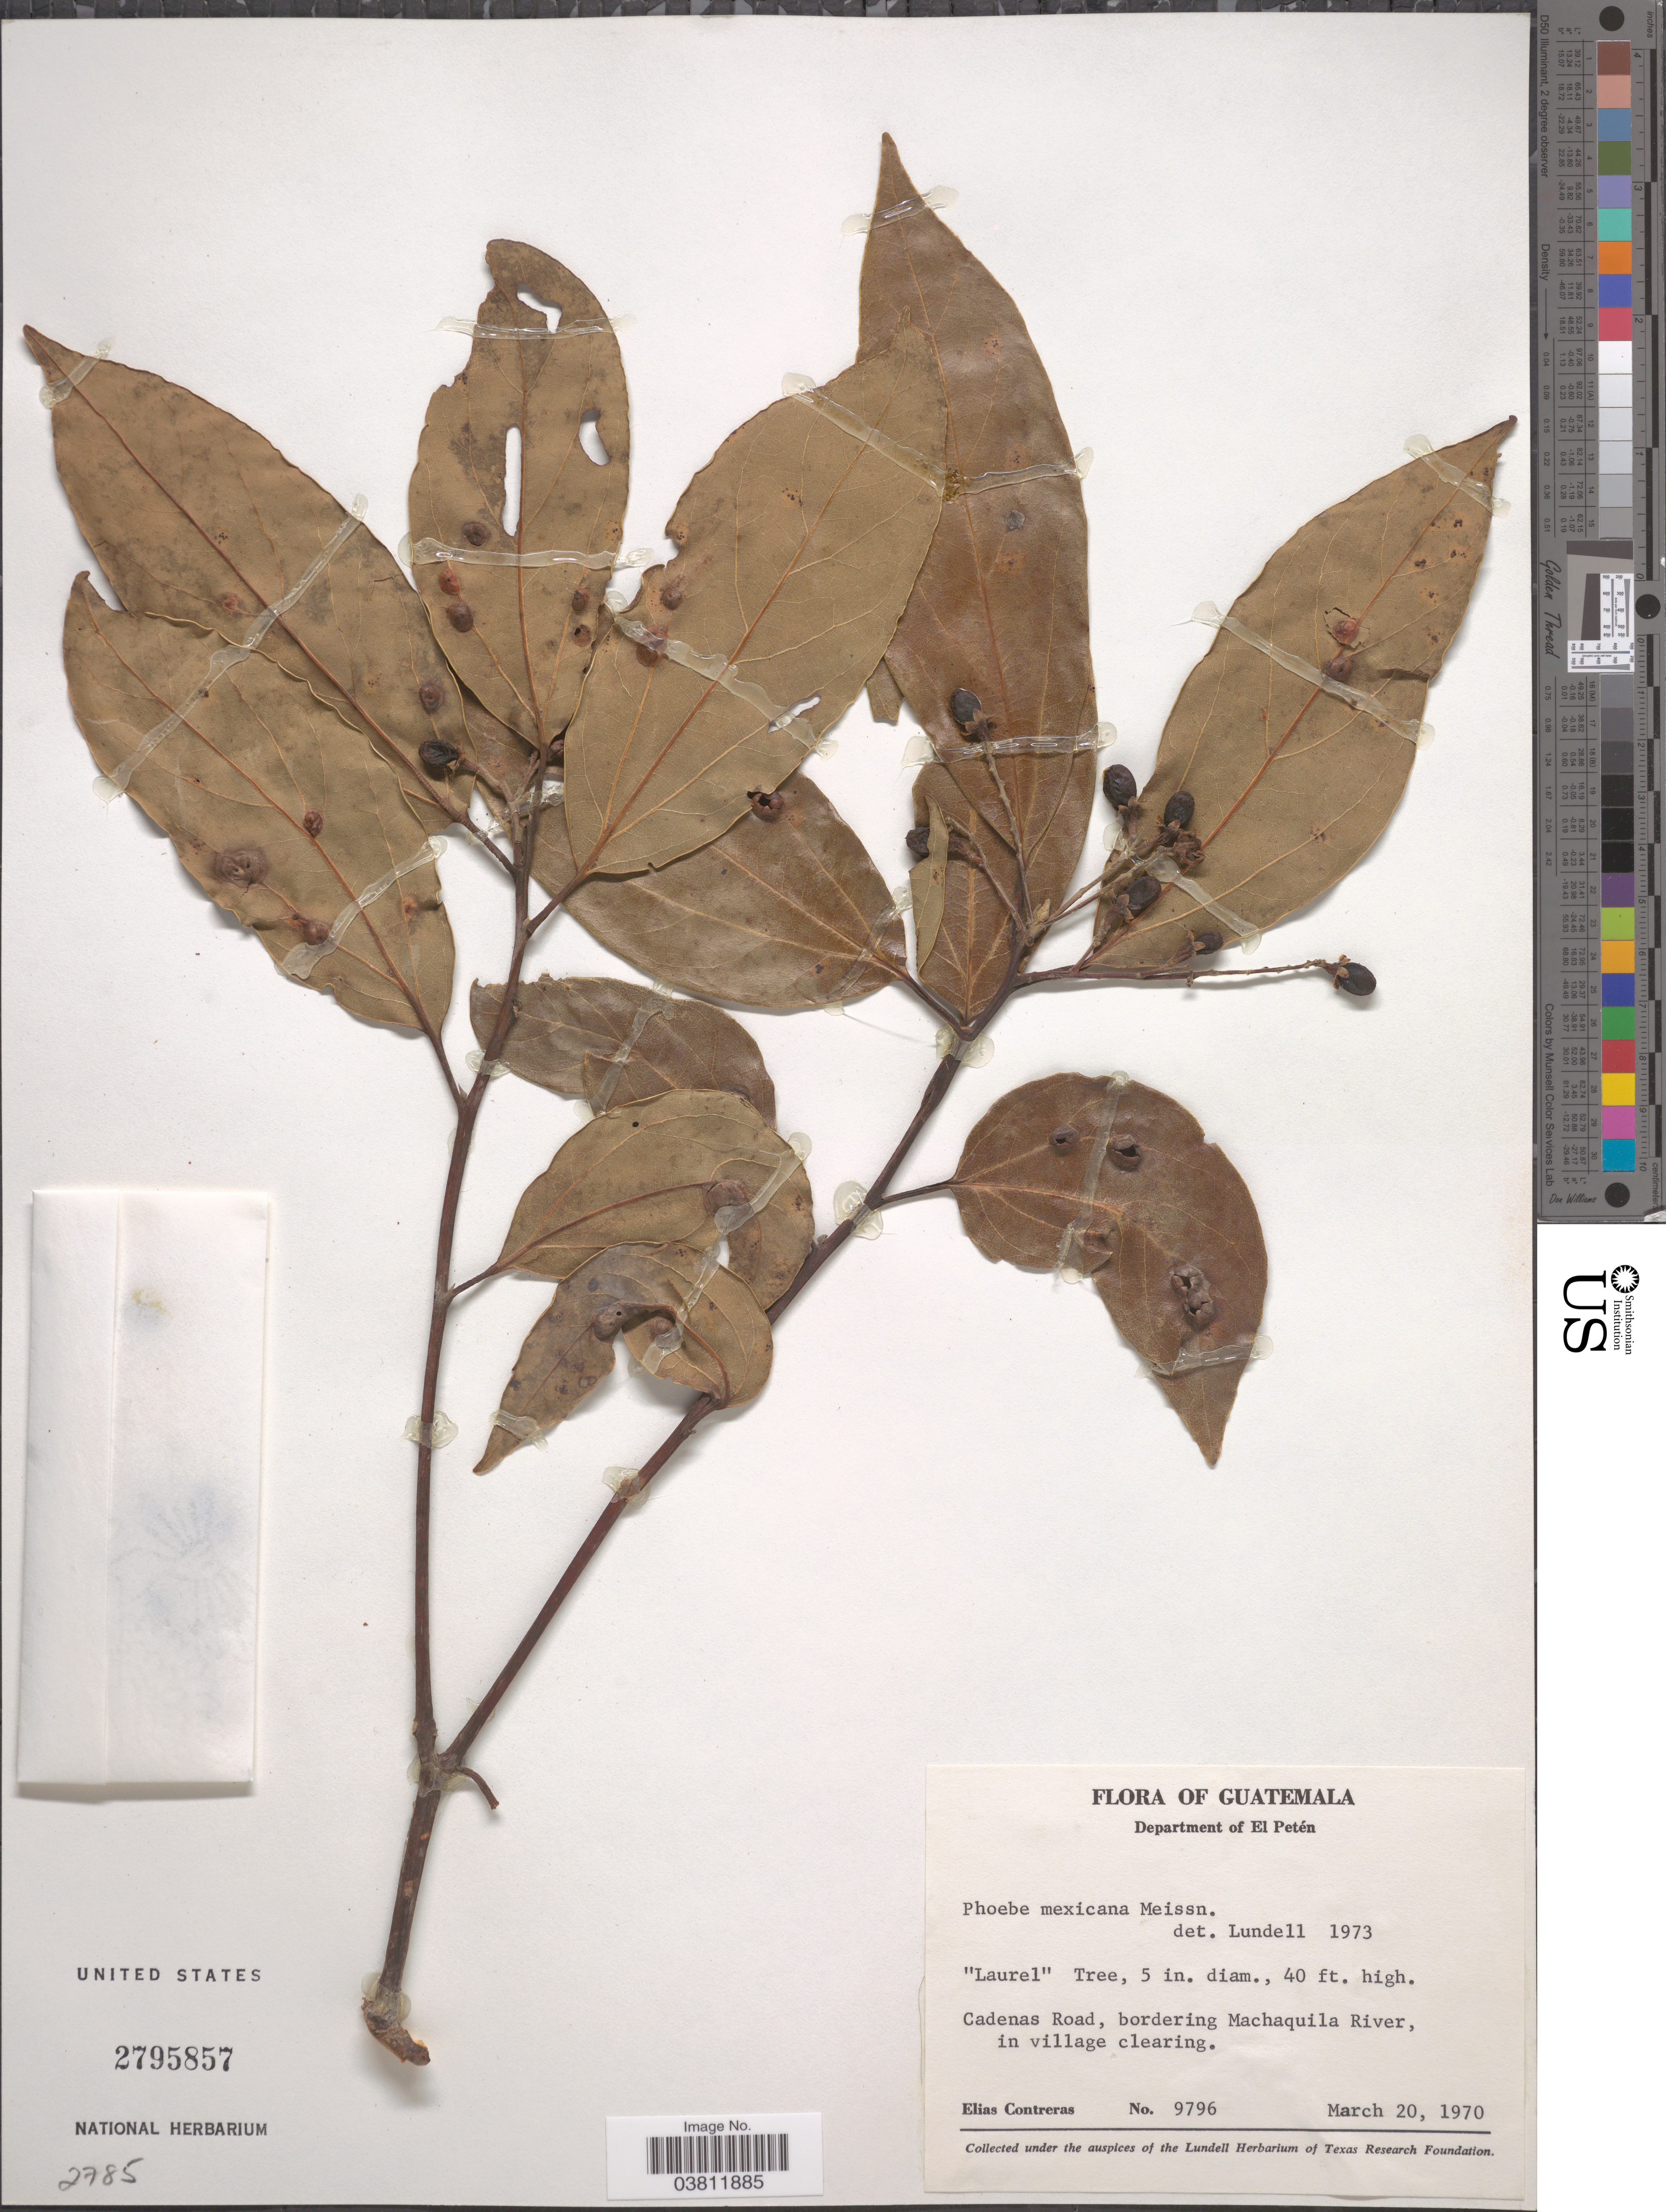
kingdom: Plantae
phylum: Tracheophyta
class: Magnoliopsida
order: Laurales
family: Lauraceae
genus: Phoebe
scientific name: Phoebe mexicana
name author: Meisn.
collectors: E. Contreras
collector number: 9796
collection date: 1970-03-20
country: Guatemala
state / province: El Peten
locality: Department of El Petén. Cadenas Road, bordering Machaquila River, in village clearing.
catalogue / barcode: US 2795857